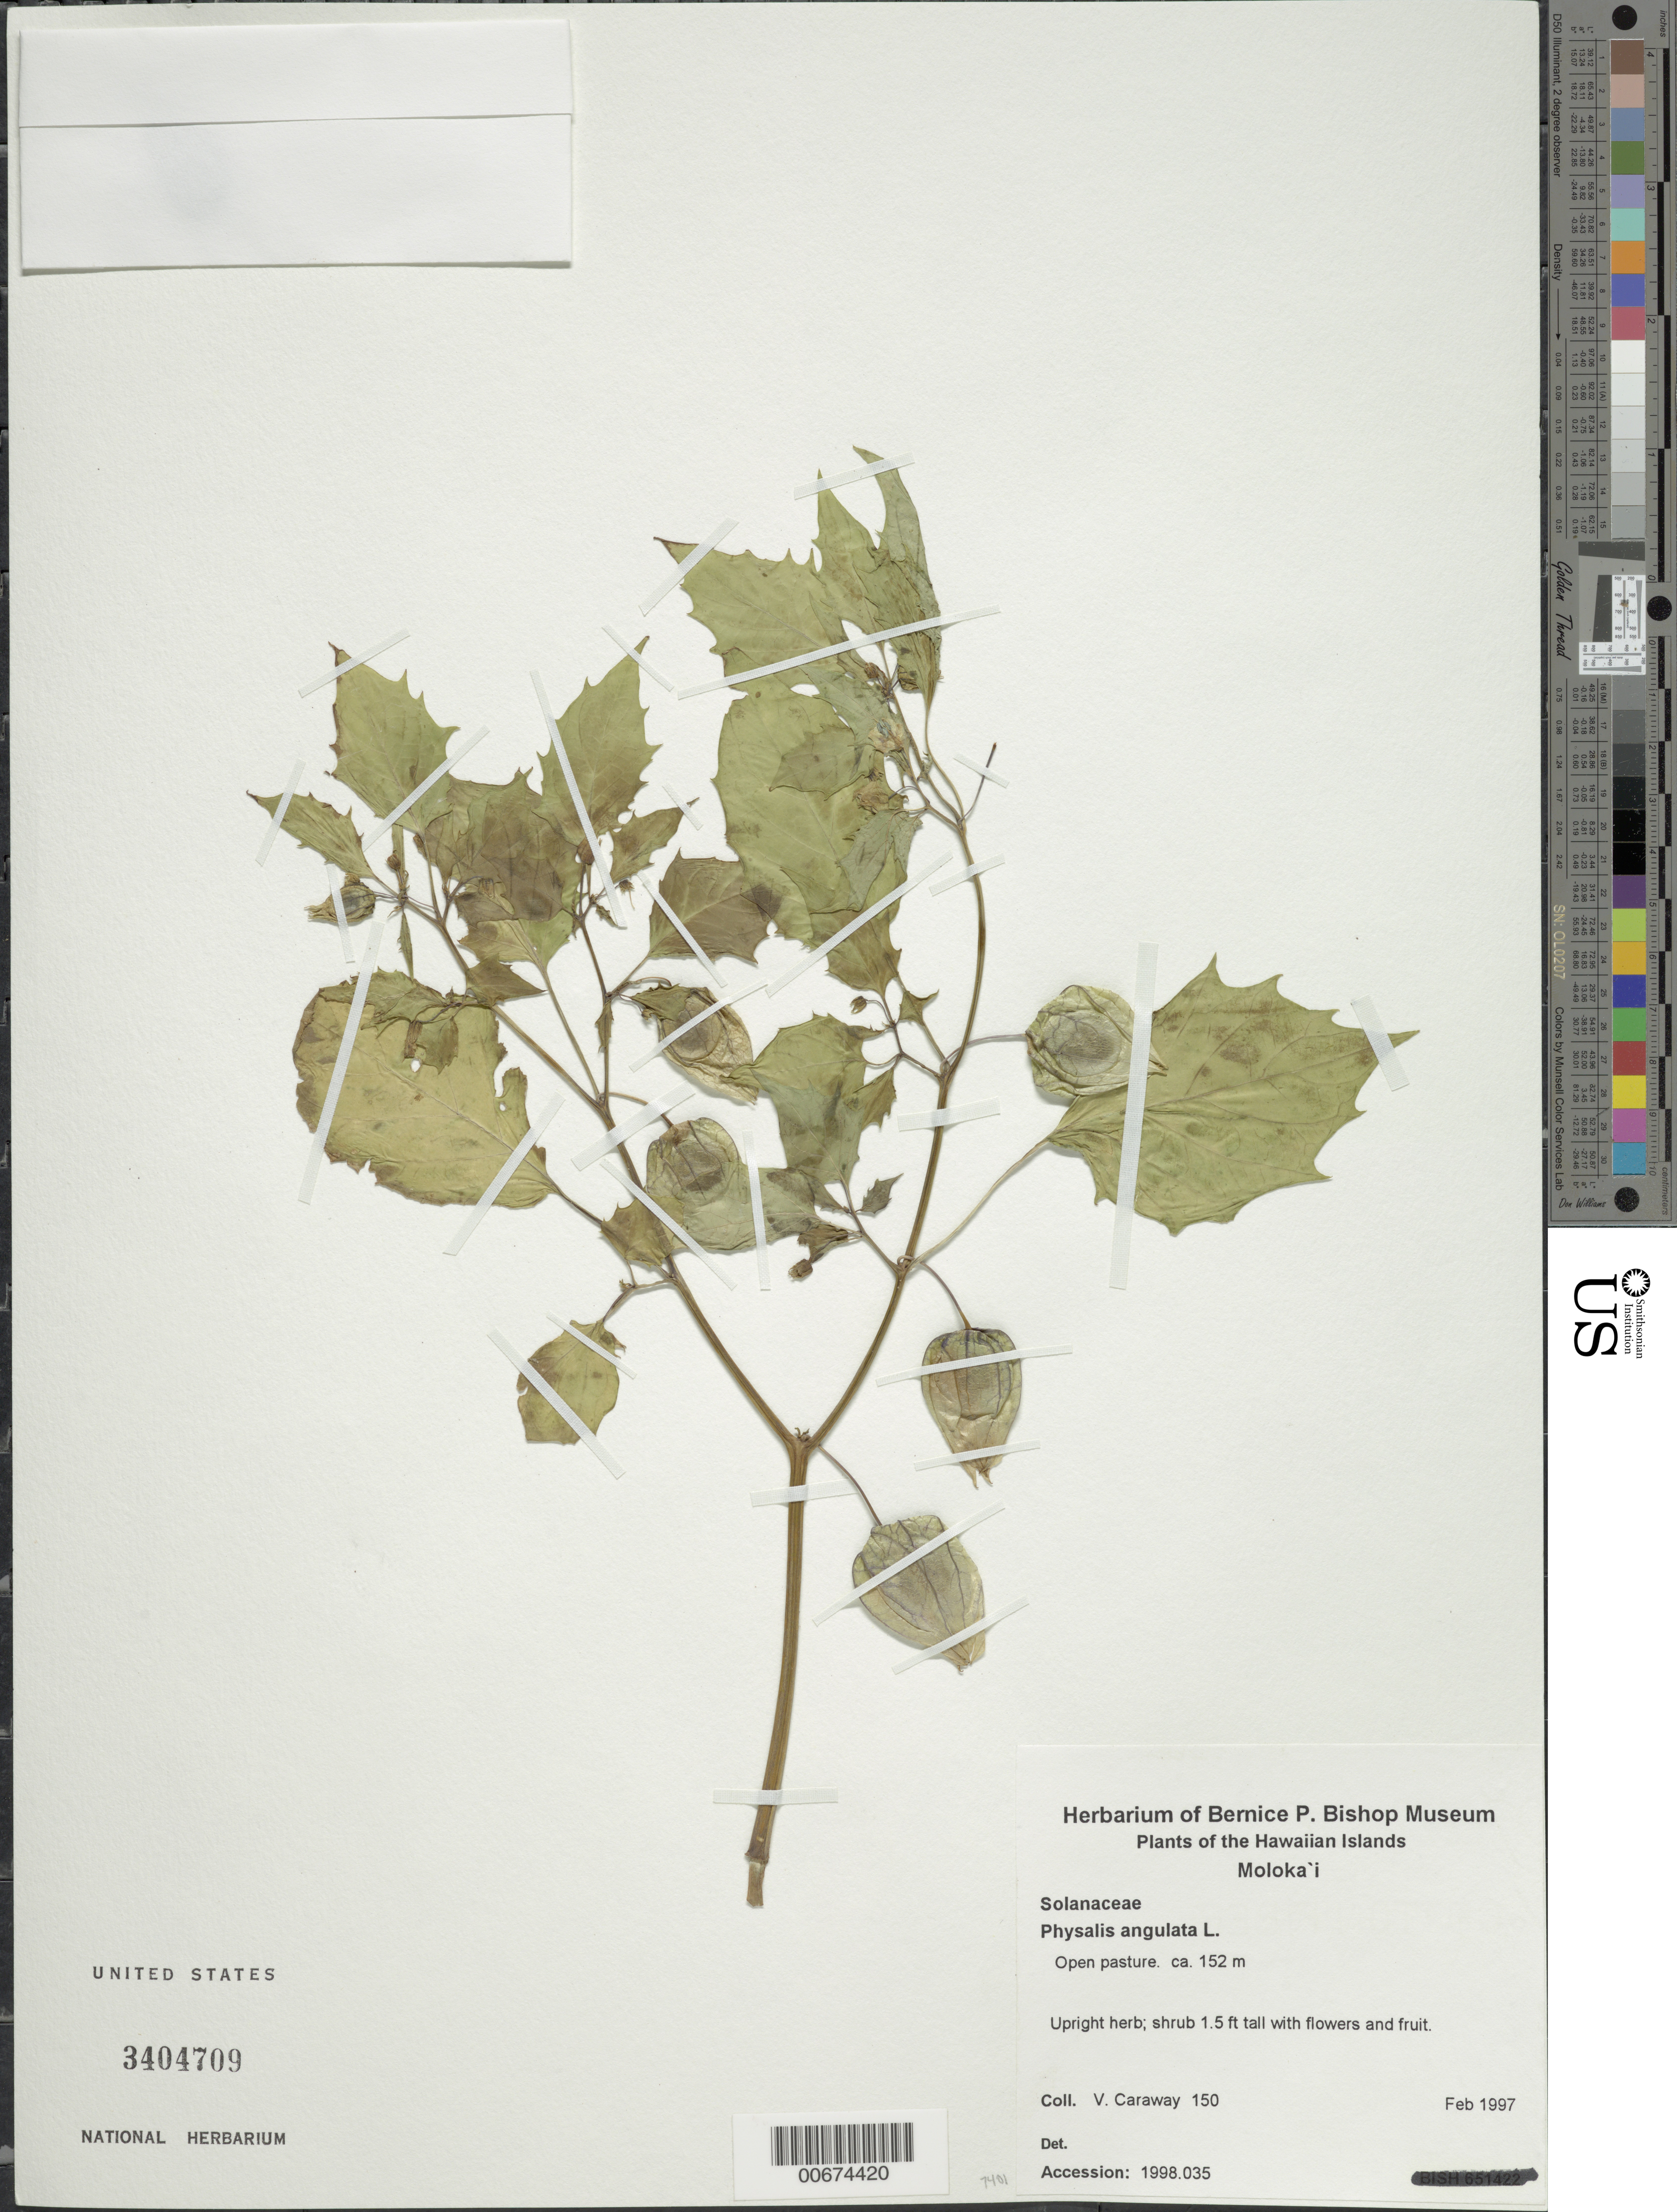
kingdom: Plantae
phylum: Tracheophyta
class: Magnoliopsida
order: Solanales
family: Solanaceae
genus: Physalis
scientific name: Physalis angulata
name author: L.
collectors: V. Caraway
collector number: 150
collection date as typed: Feb 1997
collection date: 1997-02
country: United States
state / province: Hawaii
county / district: Maui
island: Moloka'i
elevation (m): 152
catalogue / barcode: US 3404709